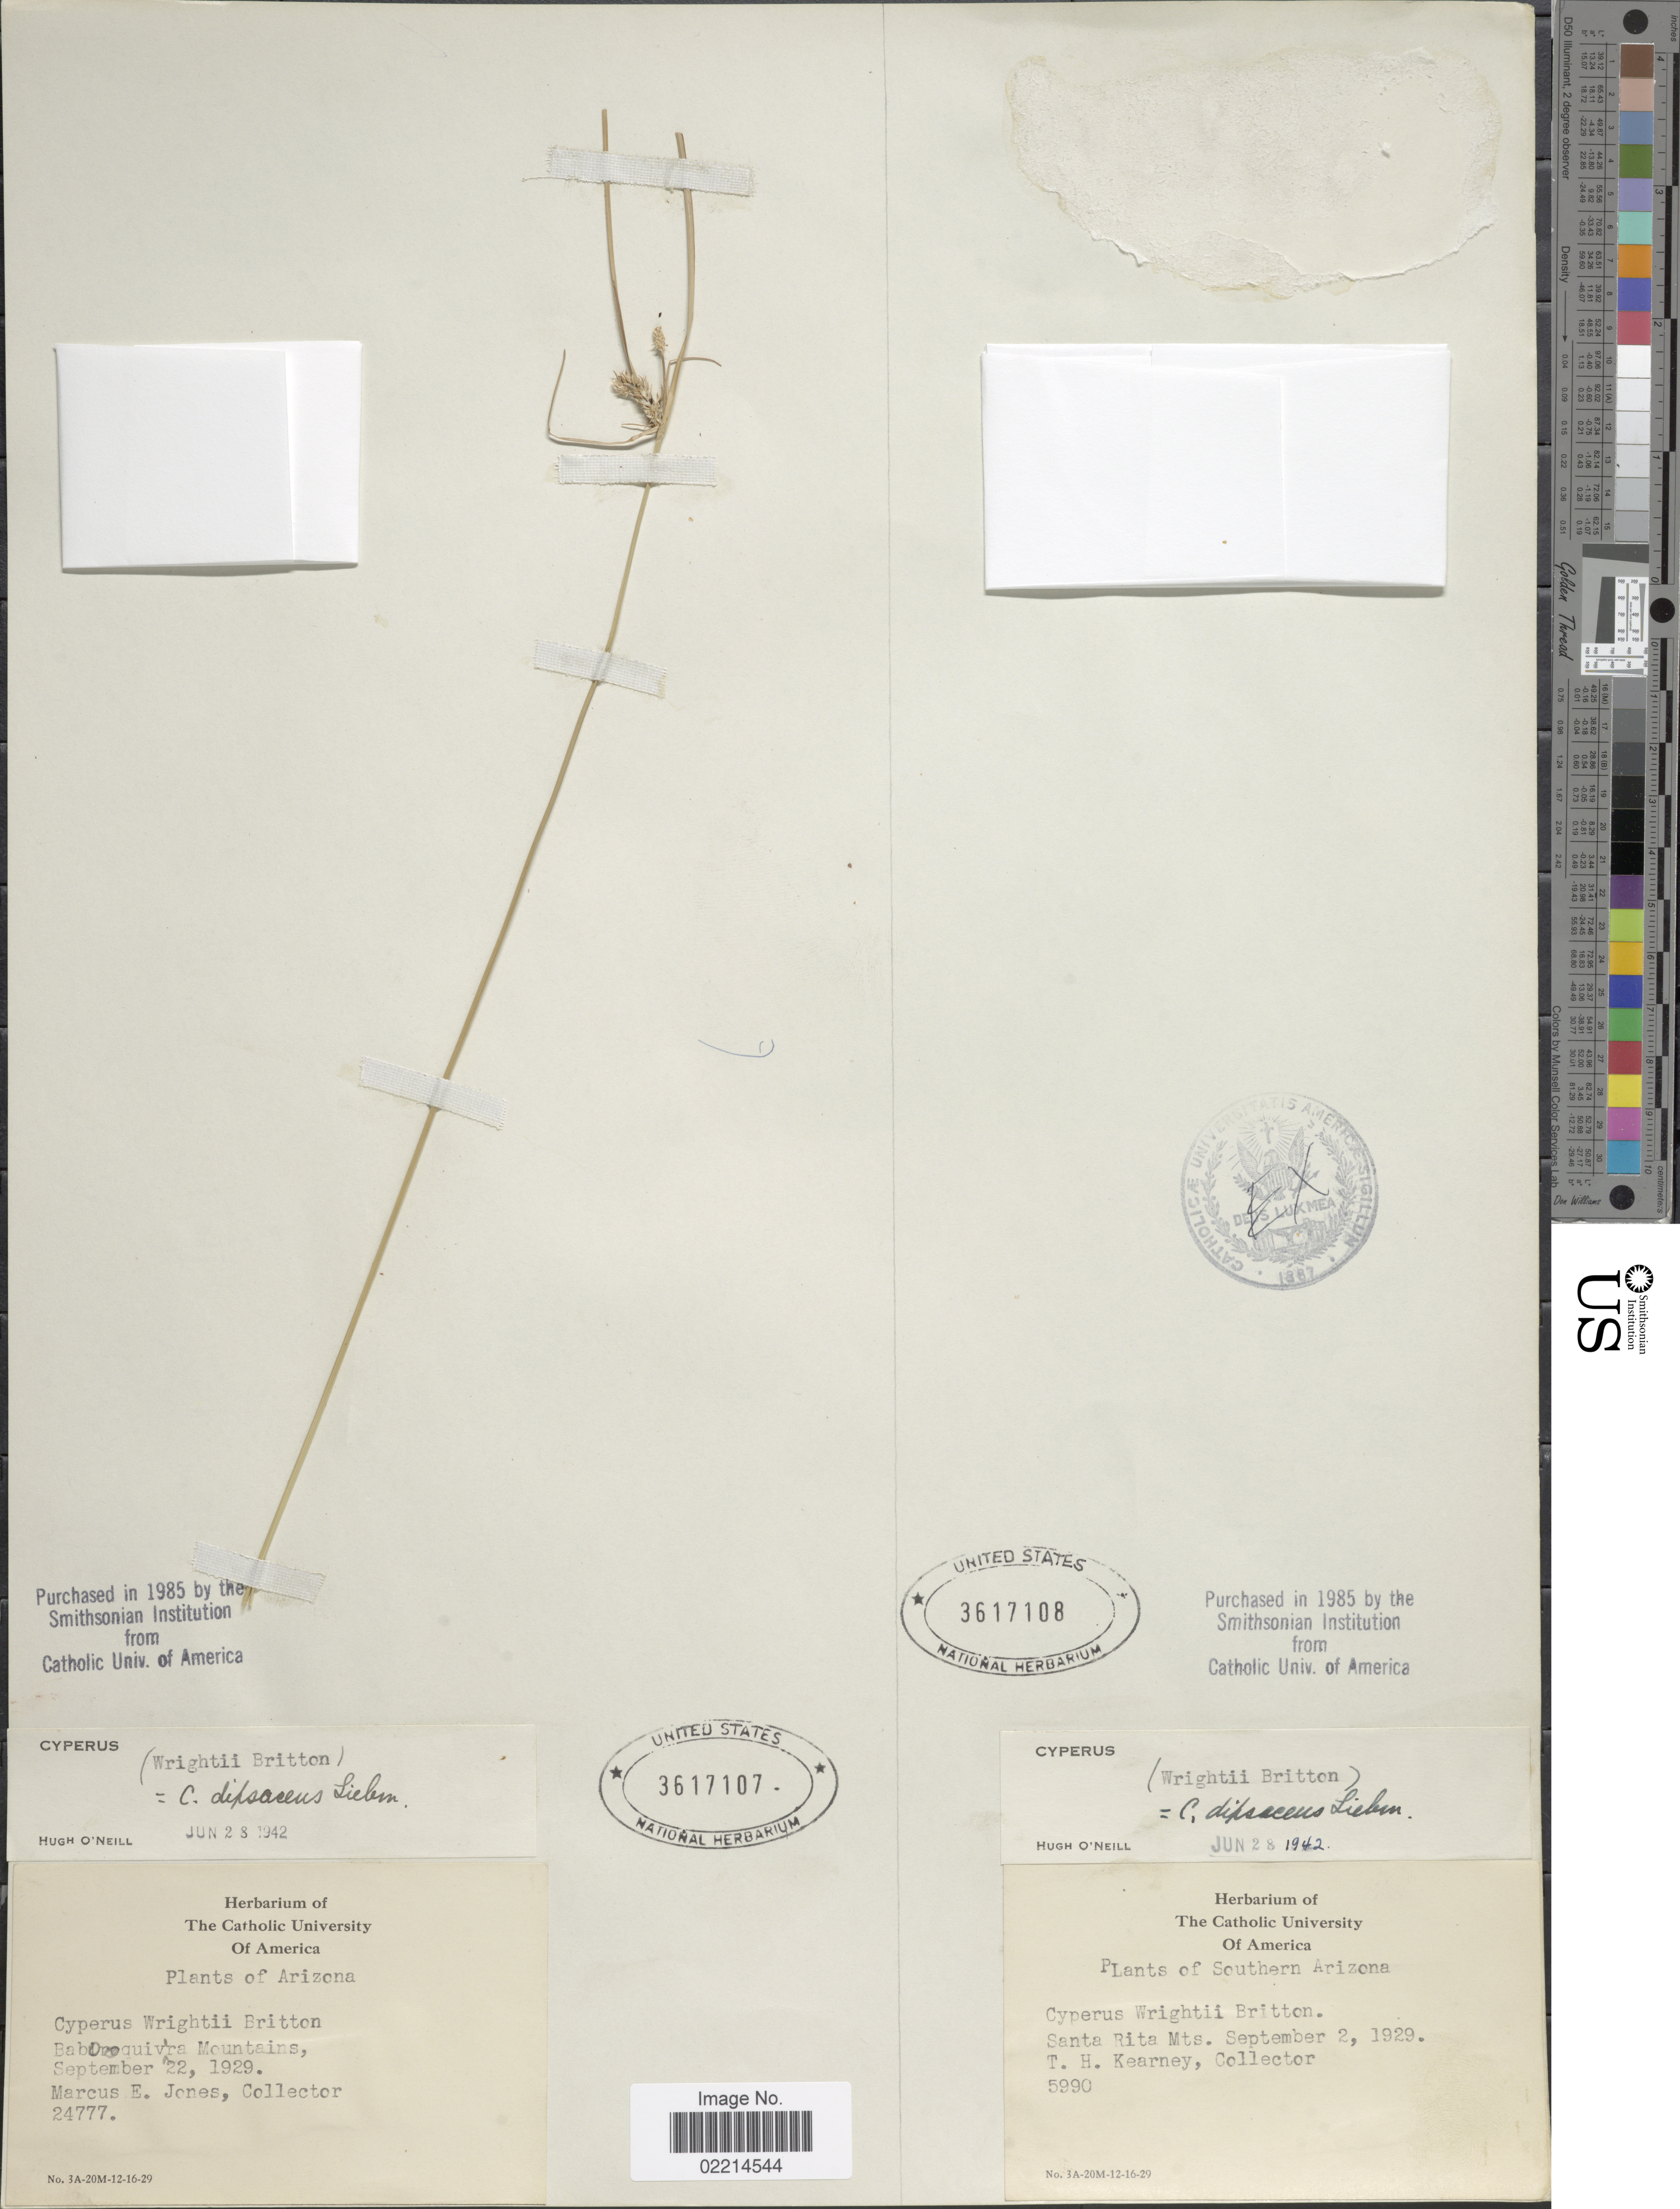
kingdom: Plantae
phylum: Tracheophyta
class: Liliopsida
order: Poales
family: Cyperaceae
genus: Cyperus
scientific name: Cyperus dipsaceus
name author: Liebm.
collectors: T. H. Kearney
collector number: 5990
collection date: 1929-09-02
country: United States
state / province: Arizona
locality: Southern Arizona, Santa Rita Mts.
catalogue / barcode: US 3617108-2